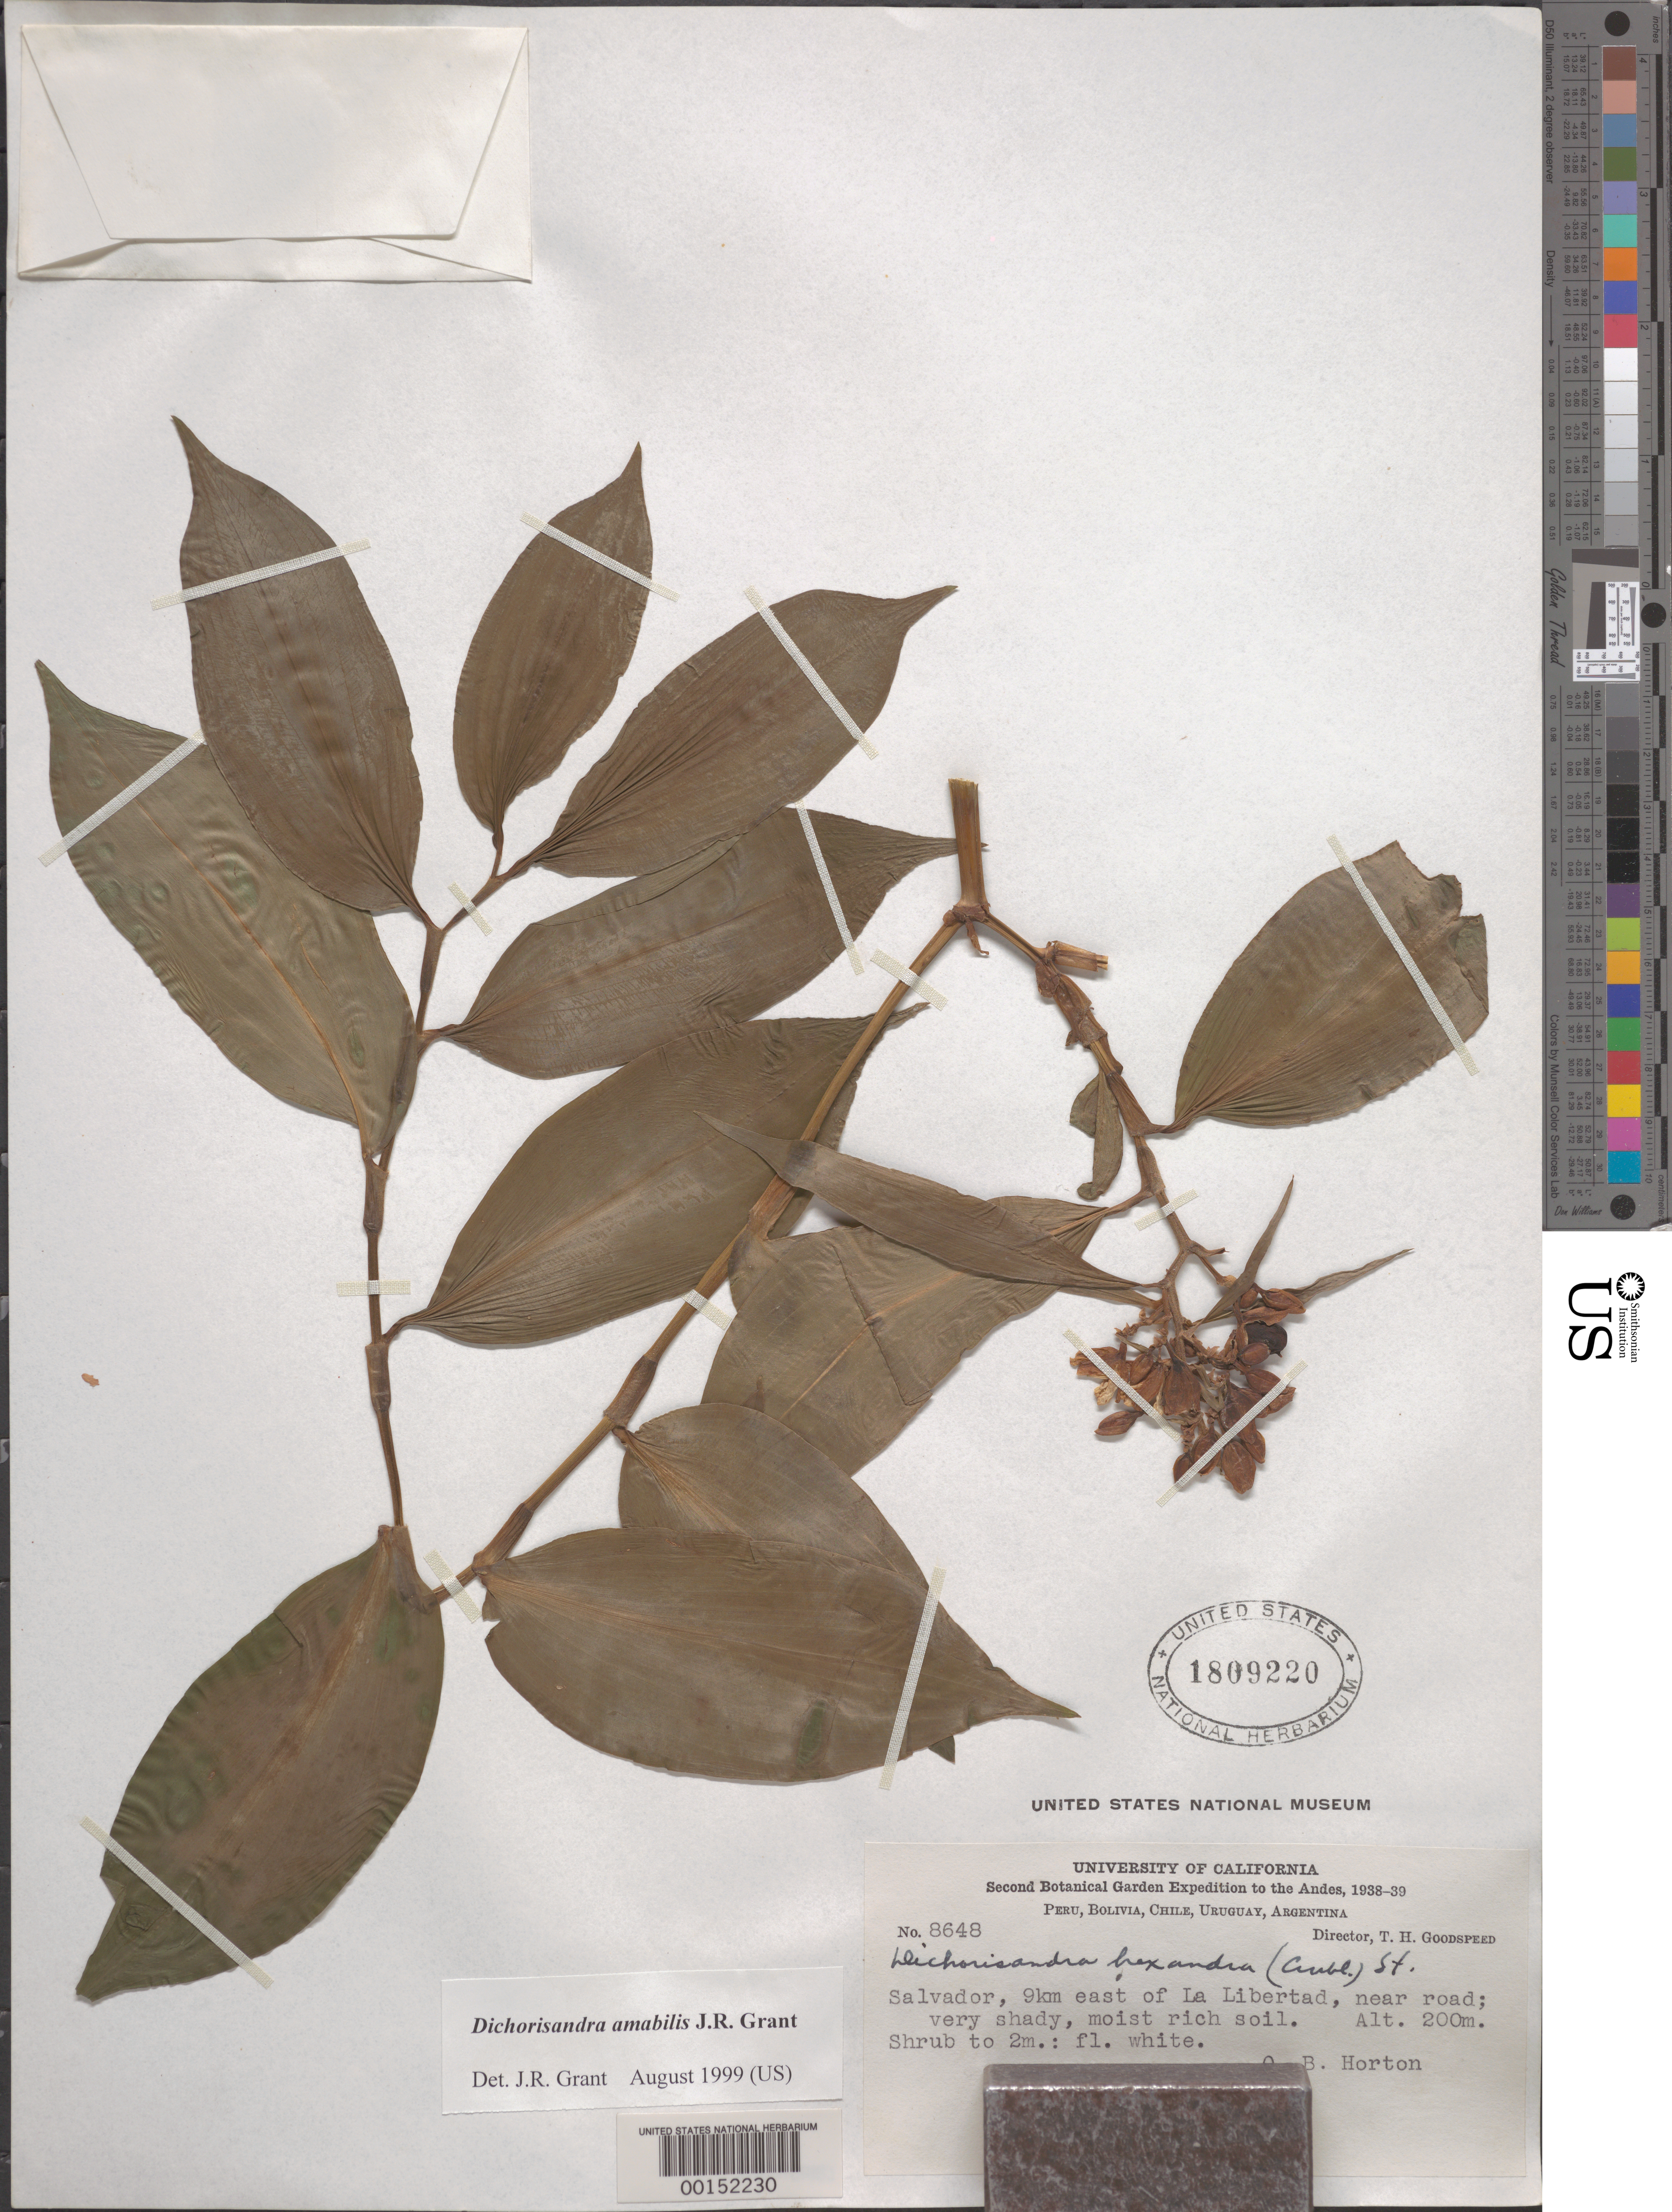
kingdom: Plantae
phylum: Tracheophyta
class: Liliopsida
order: Commelinales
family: Commelinaceae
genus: Dichorisandra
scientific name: Dichorisandra hexandra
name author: (Aubl.) Standl.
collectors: O. B. Horton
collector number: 8648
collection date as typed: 1938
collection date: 1938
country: El Salvador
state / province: La Libertad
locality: E of la libertad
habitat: Moist, shaded rich soil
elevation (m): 200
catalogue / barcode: US 1809220